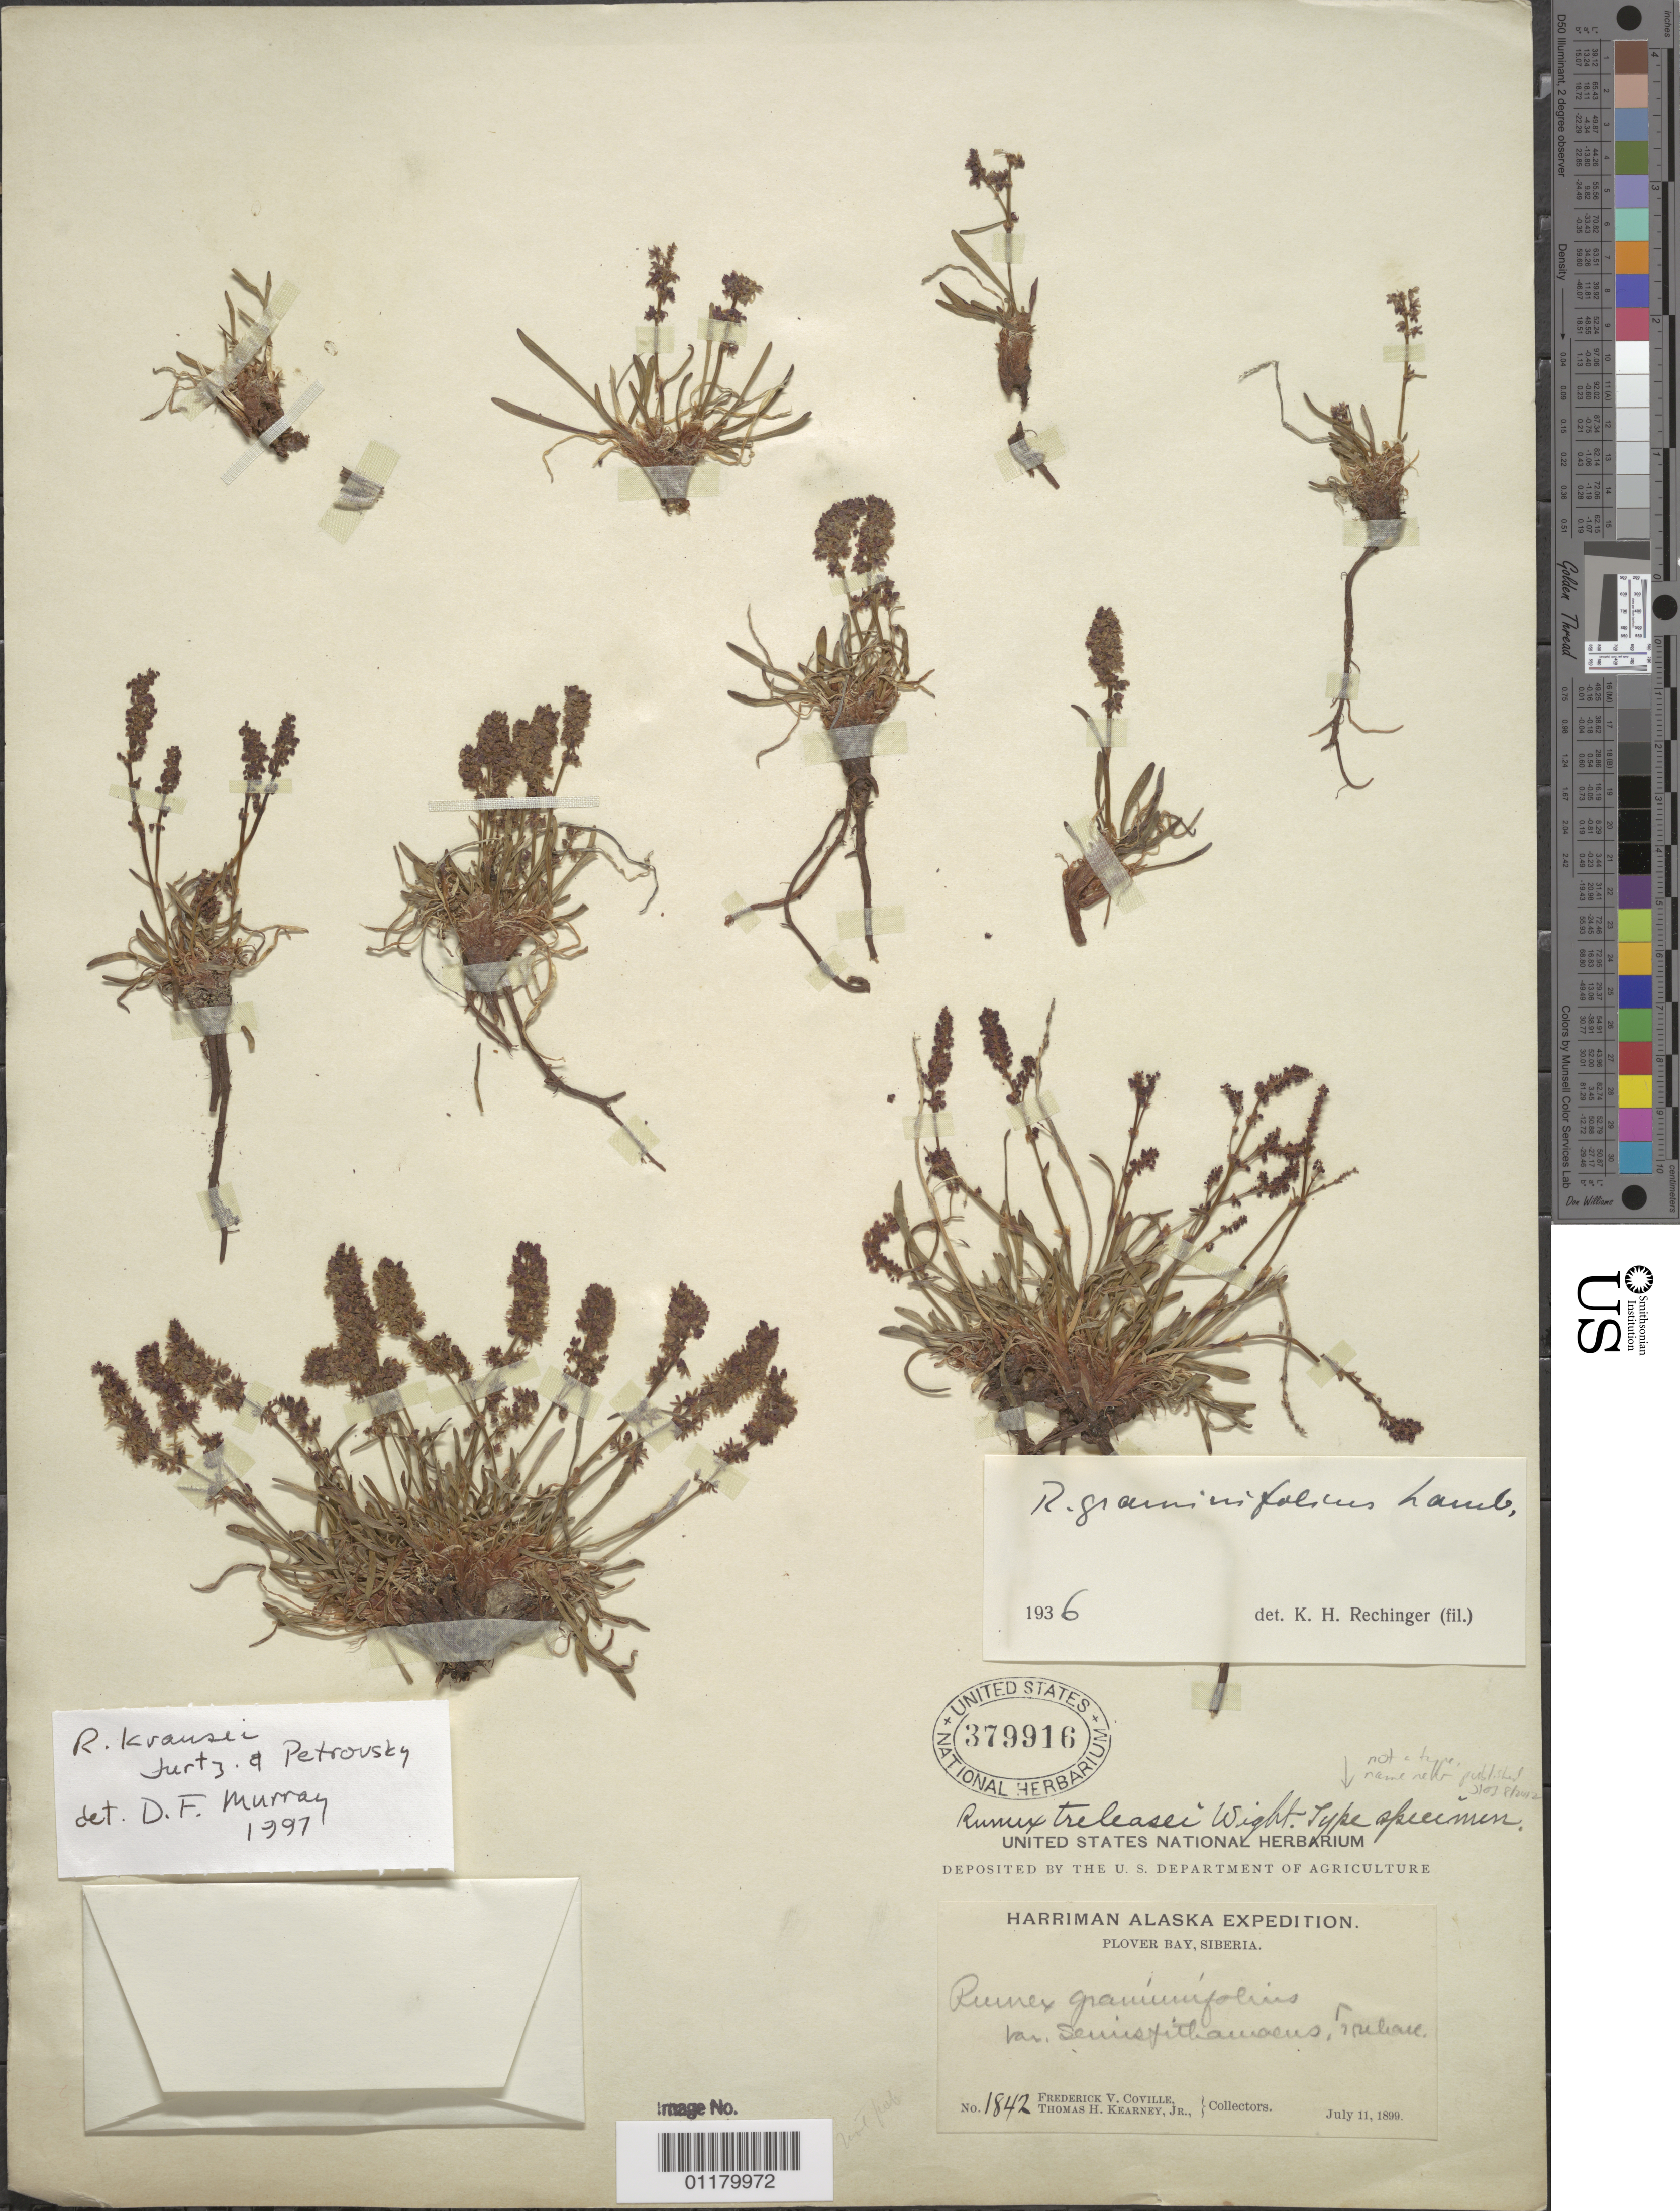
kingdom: Plantae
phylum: Tracheophyta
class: Magnoliopsida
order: Caryophyllales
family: Polygonaceae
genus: Rumex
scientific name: Rumex graminifolius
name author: Rudolph ex Lamb.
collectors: F. V. Coville & T. H. Kearney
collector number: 1842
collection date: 1899-07-11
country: United States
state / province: Alaska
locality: Plover Bay, Siberia [Plover [Providence] Bay is on the easternmost tip of the Russian far east, on Chukotka Pen.]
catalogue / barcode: US 379916